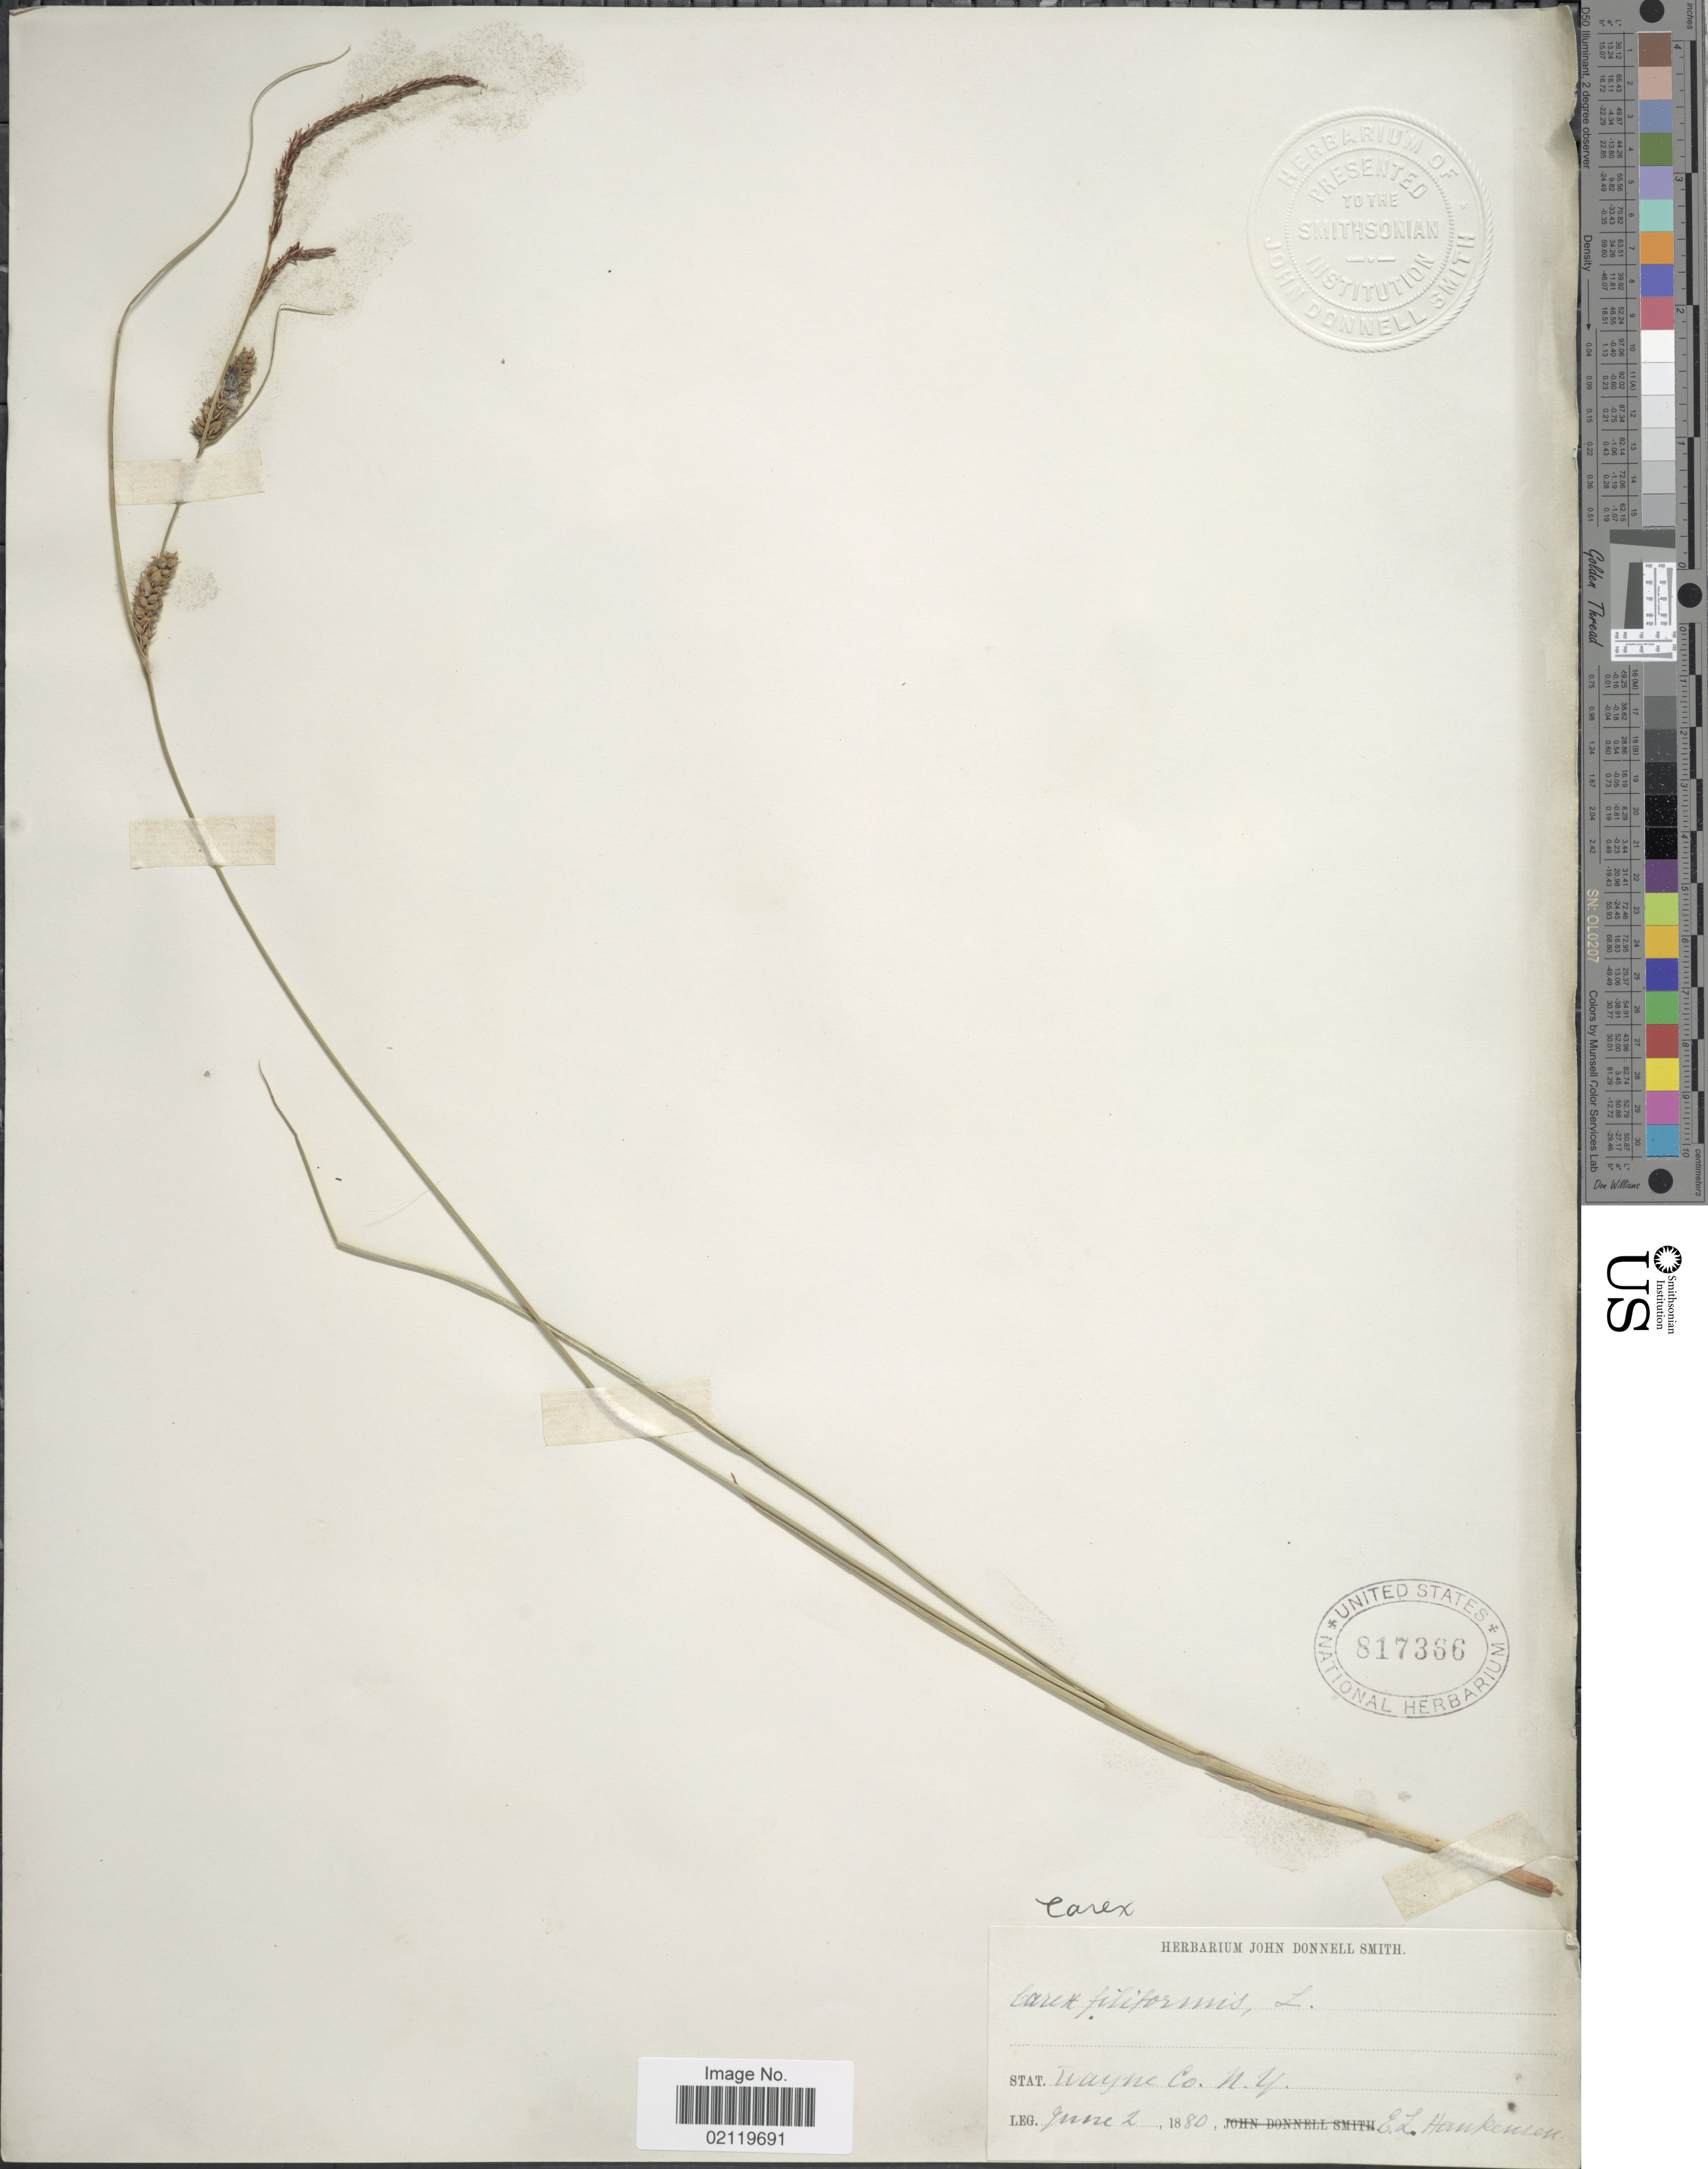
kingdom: Plantae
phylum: Tracheophyta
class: Liliopsida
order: Poales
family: Cyperaceae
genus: Carex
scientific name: Carex lasiocarpa var. americana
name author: Fernald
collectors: E. Hankenson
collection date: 1880-06-02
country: United States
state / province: New York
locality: Wayne Co.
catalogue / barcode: US 817366